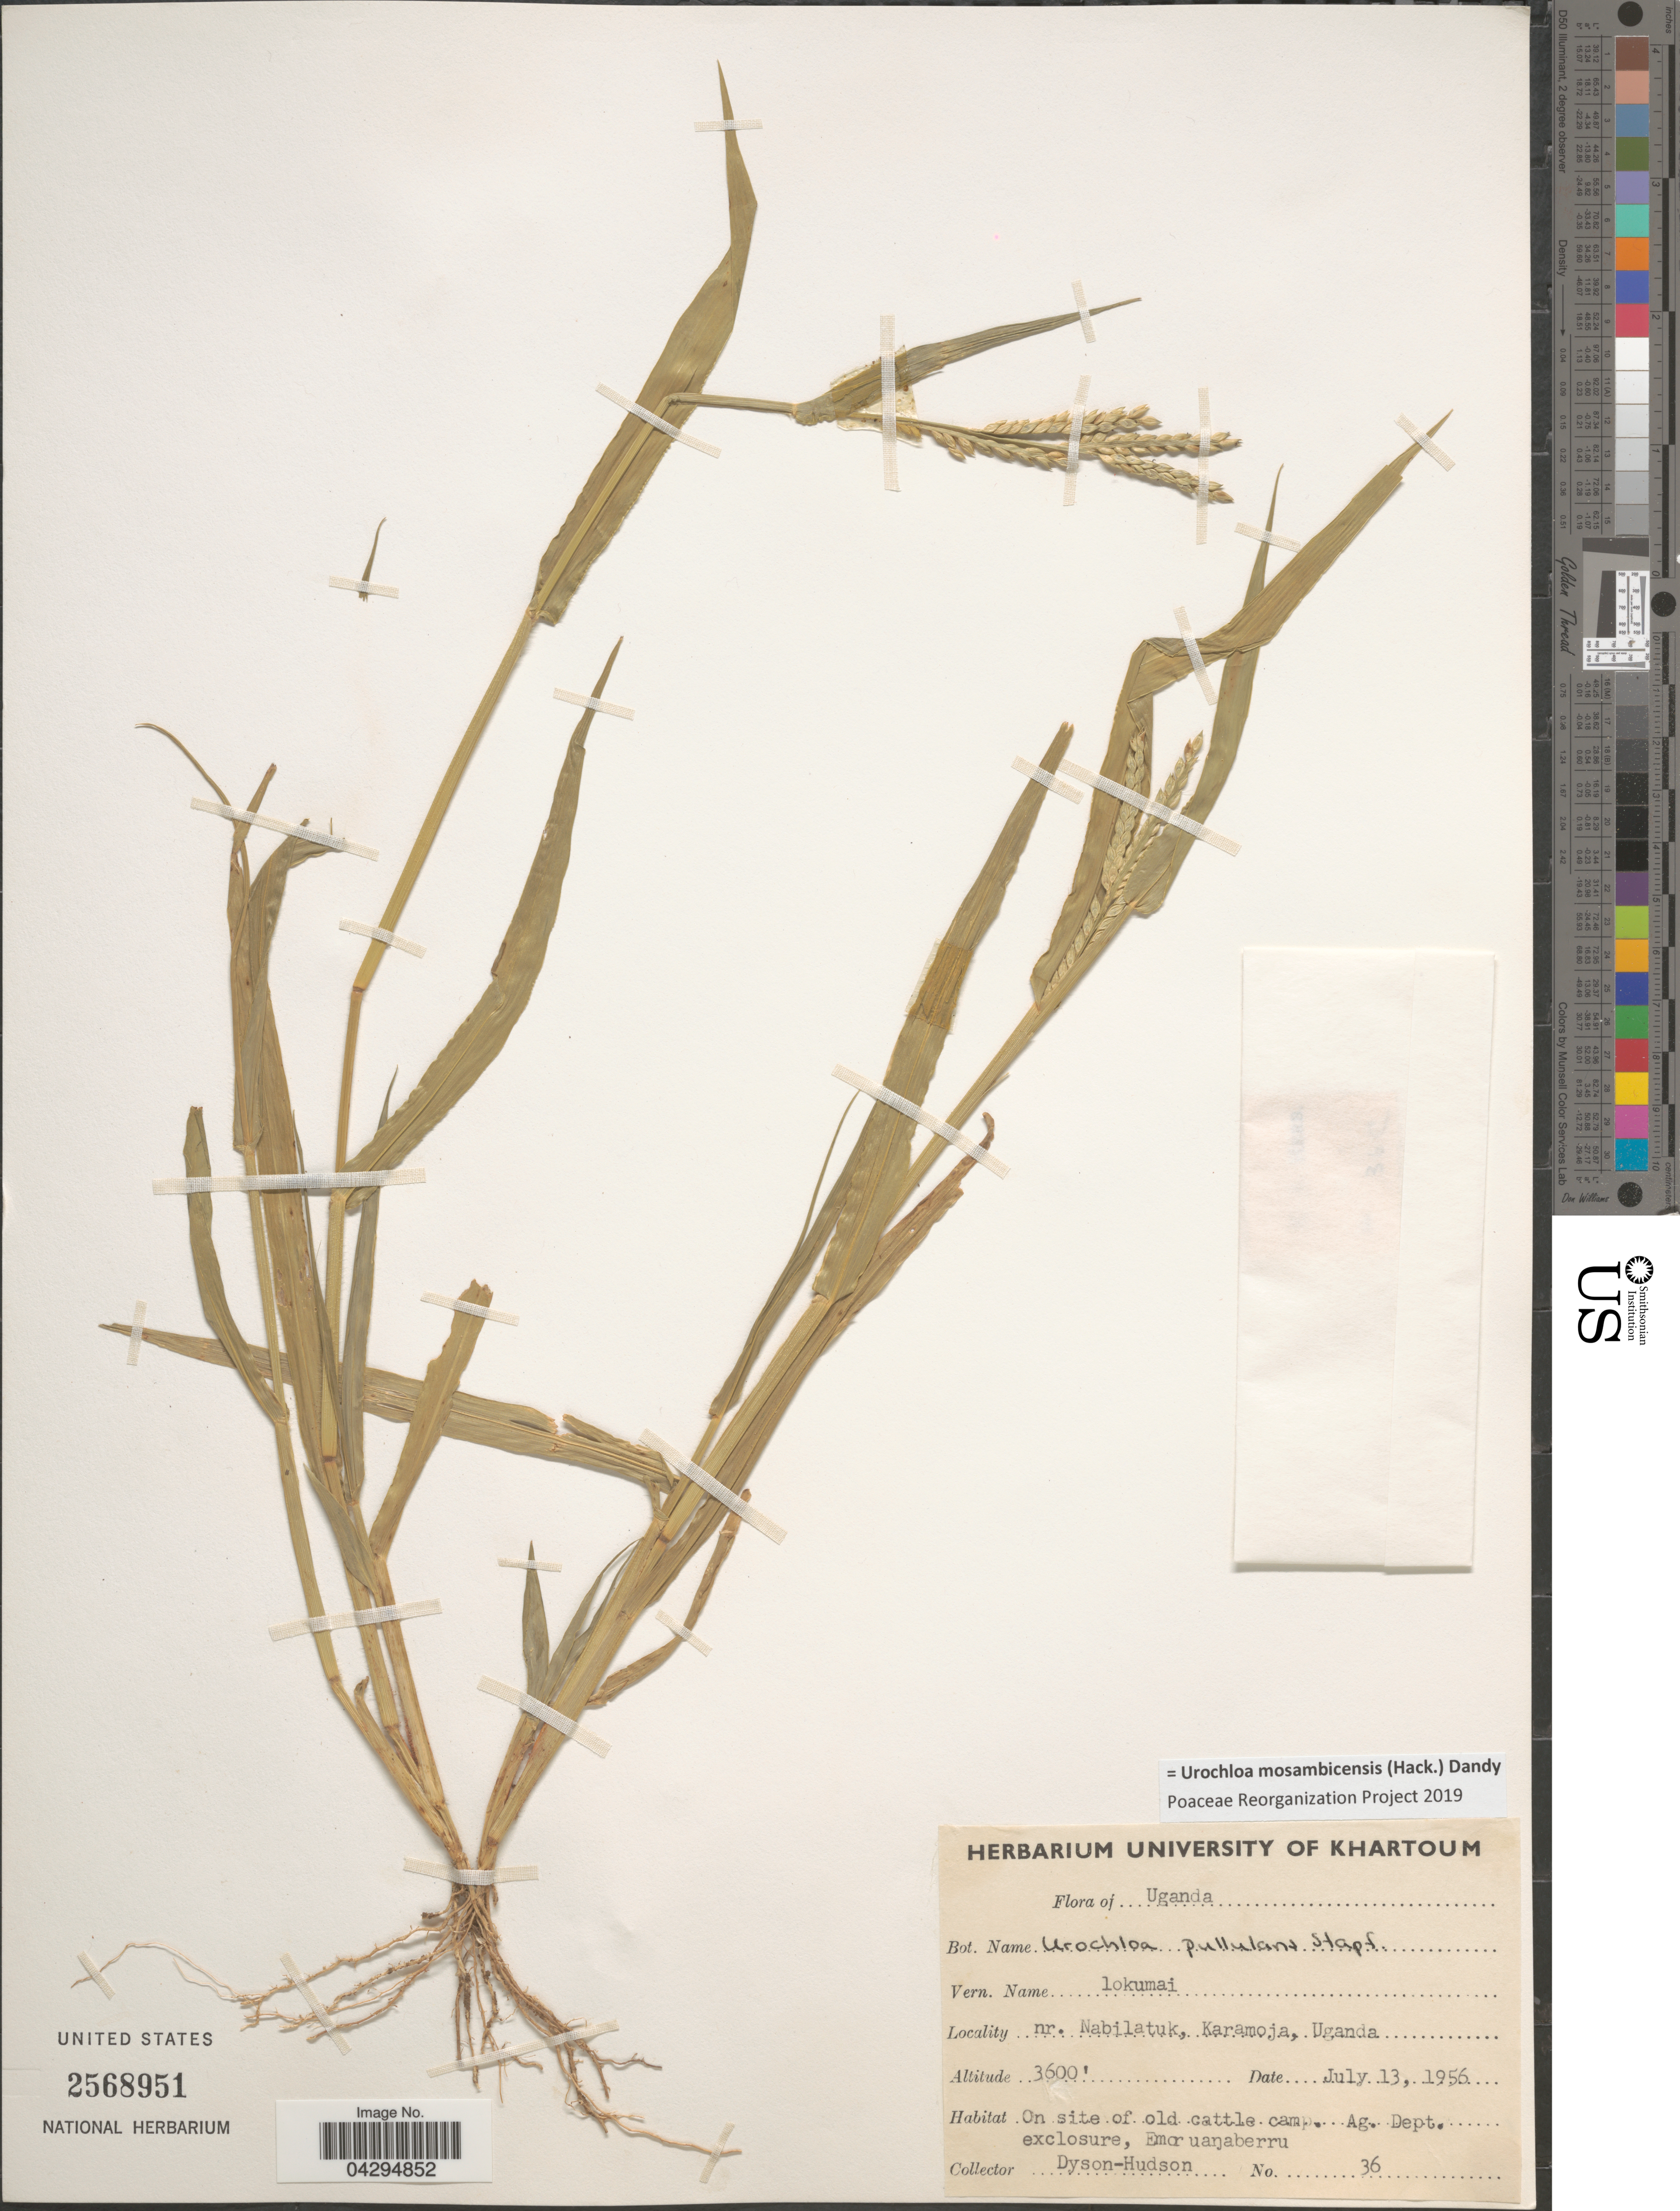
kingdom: Plantae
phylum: Tracheophyta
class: Liliopsida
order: Poales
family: Poaceae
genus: Urochloa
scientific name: Urochloa mosambicensis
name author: (Hack.) Dandy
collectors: Dyson-Hudson, --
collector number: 36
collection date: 1956-07-13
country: Uganda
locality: Nr. Nabilatuk, Karamoja.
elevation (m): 1097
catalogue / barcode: US 2568951